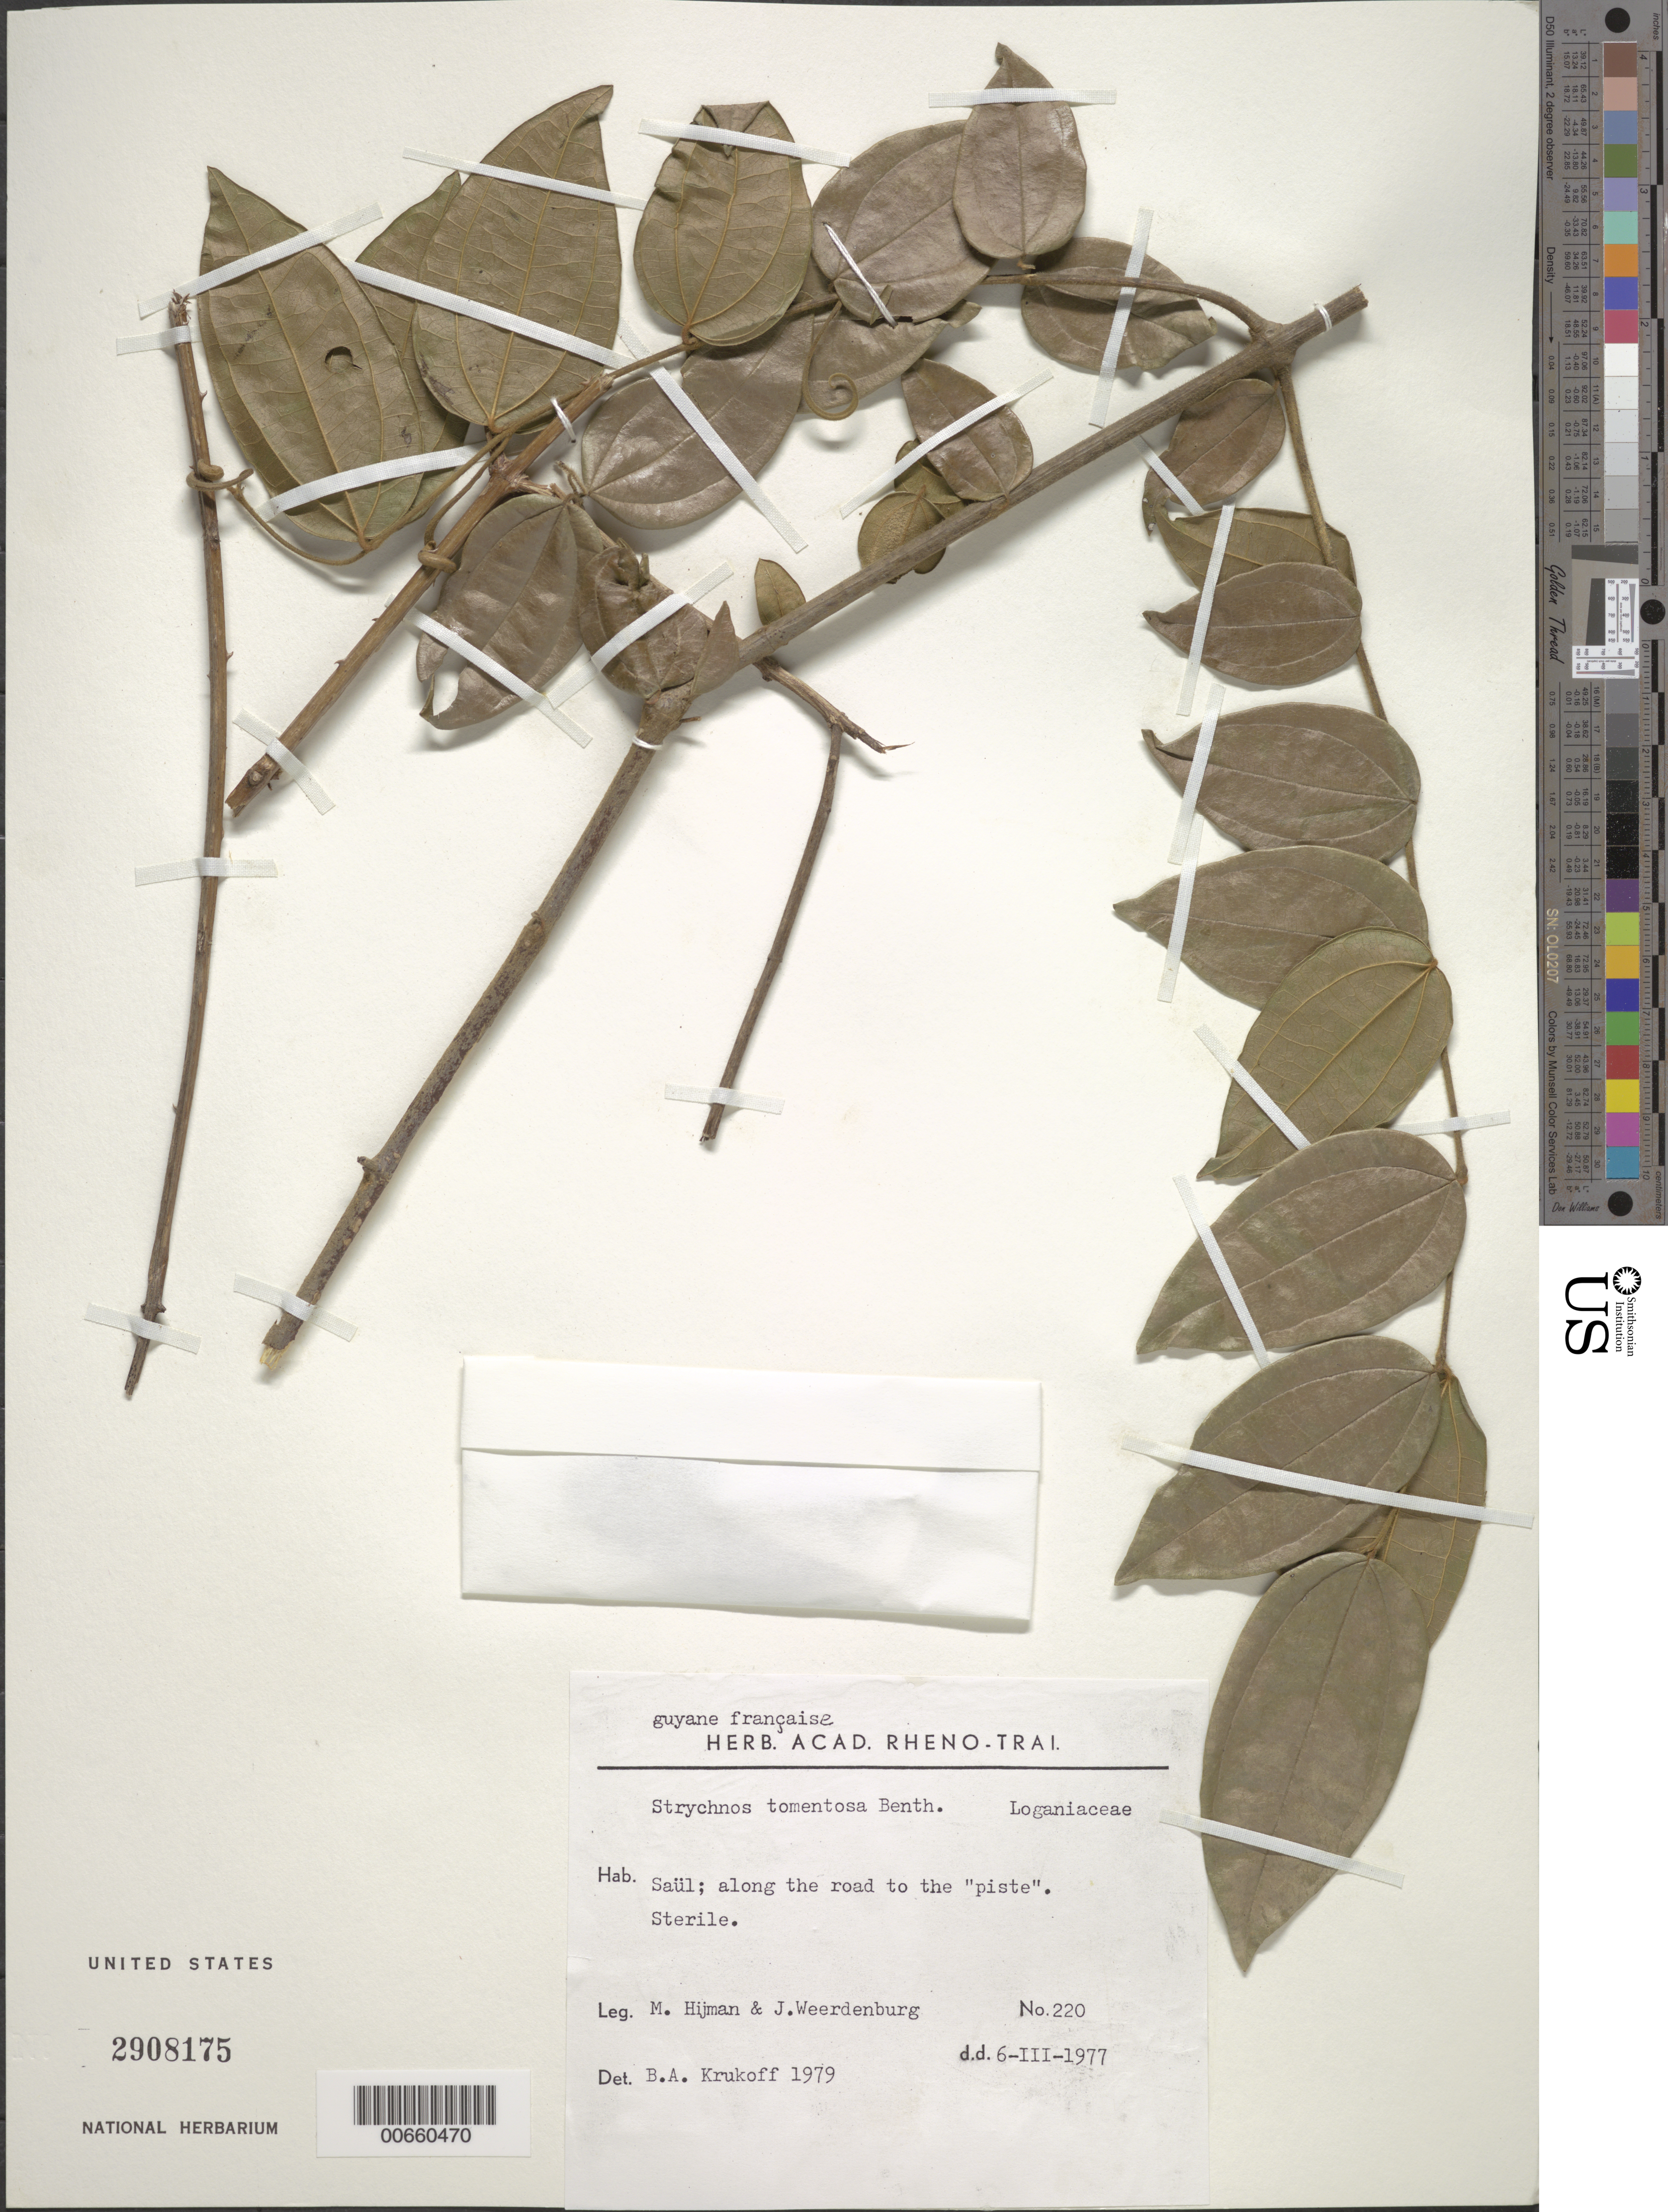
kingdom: Plantae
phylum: Tracheophyta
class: Magnoliopsida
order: Gentianales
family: Loganiaceae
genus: Strychnos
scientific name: Strychnos tomentosa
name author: Benth.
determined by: Krukoff, B. A.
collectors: M. Hijman & J. Weerdenburg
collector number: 220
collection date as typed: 6-Mar-77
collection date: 1977-03-06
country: French Guiana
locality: Saül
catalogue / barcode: US 2908175